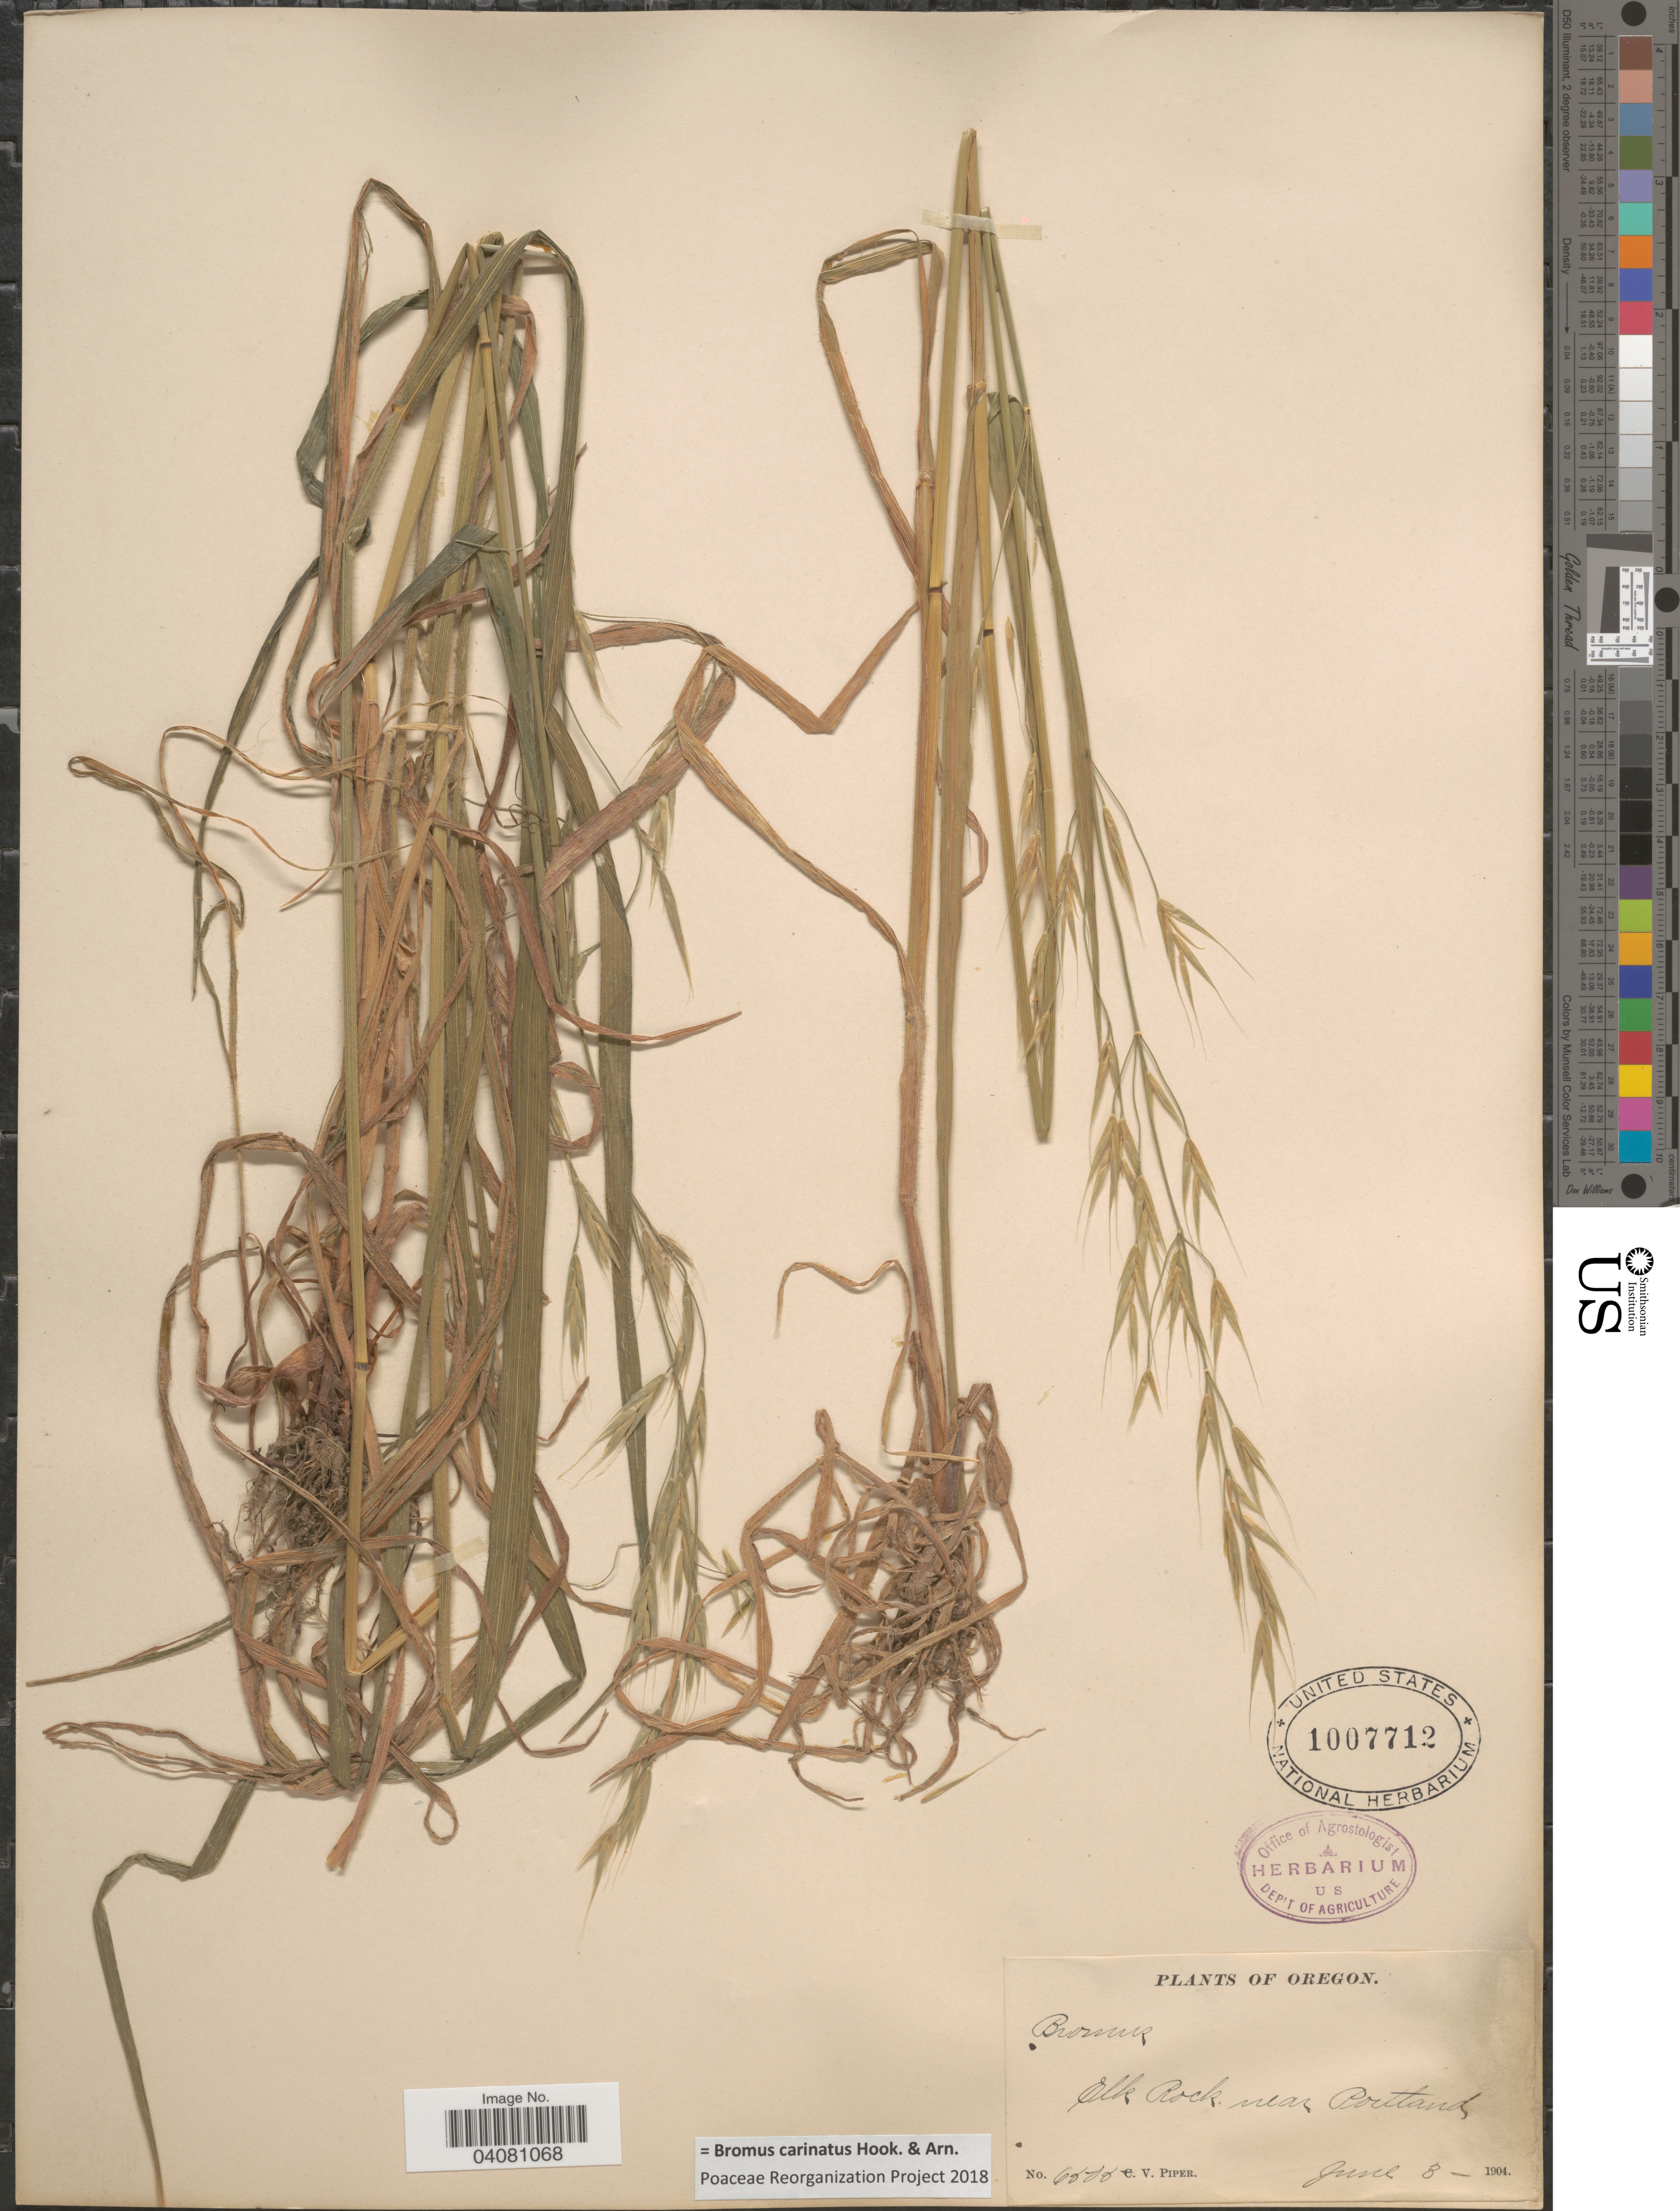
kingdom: Plantae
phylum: Tracheophyta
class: Liliopsida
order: Poales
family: Poaceae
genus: Bromus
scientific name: Bromus carinatus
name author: Hook. & Arn.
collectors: C. V. Piper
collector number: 6500*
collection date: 1904-06-03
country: United States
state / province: Oregon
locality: Elk Rock near Portland.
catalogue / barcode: US 1007712